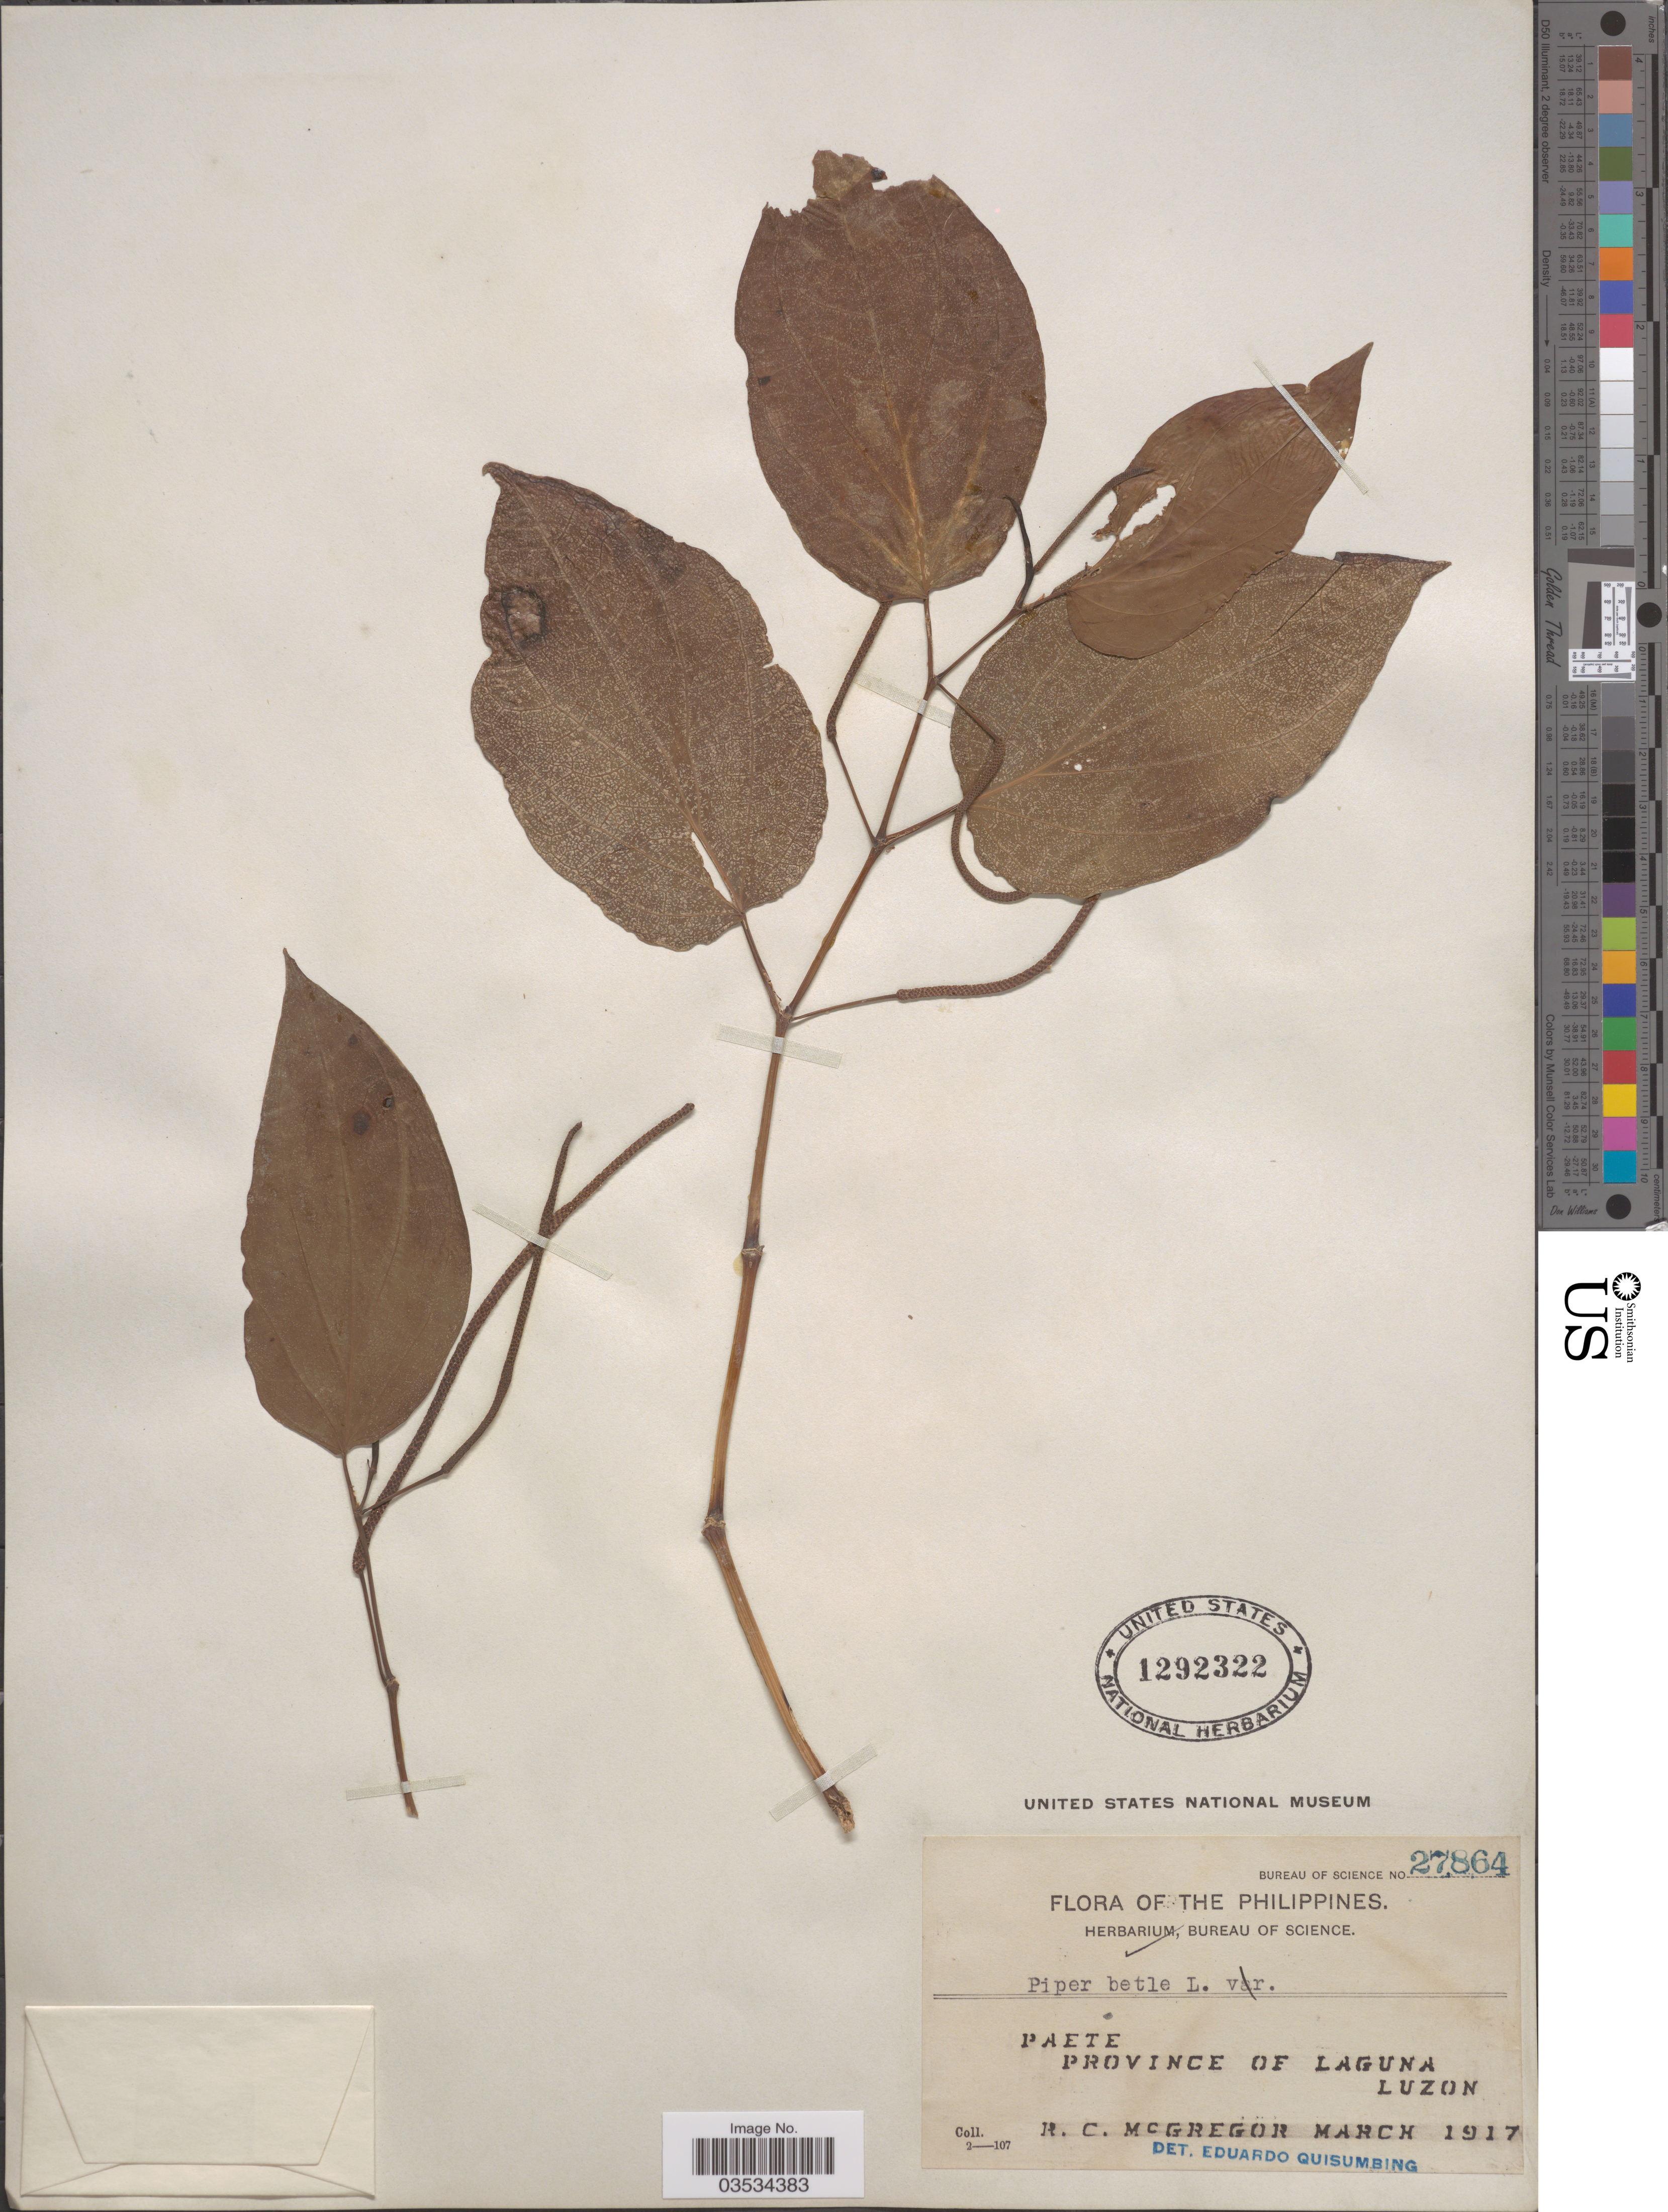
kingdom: Plantae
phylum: Tracheophyta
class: Magnoliopsida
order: Piperales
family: Piperaceae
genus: Piper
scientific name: Piper betle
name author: L.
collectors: R. C. McGregor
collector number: Bureau of Science 27864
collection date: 1917-03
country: Philippines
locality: Paete. Province of Laguna. Luzon.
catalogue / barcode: US 1292322